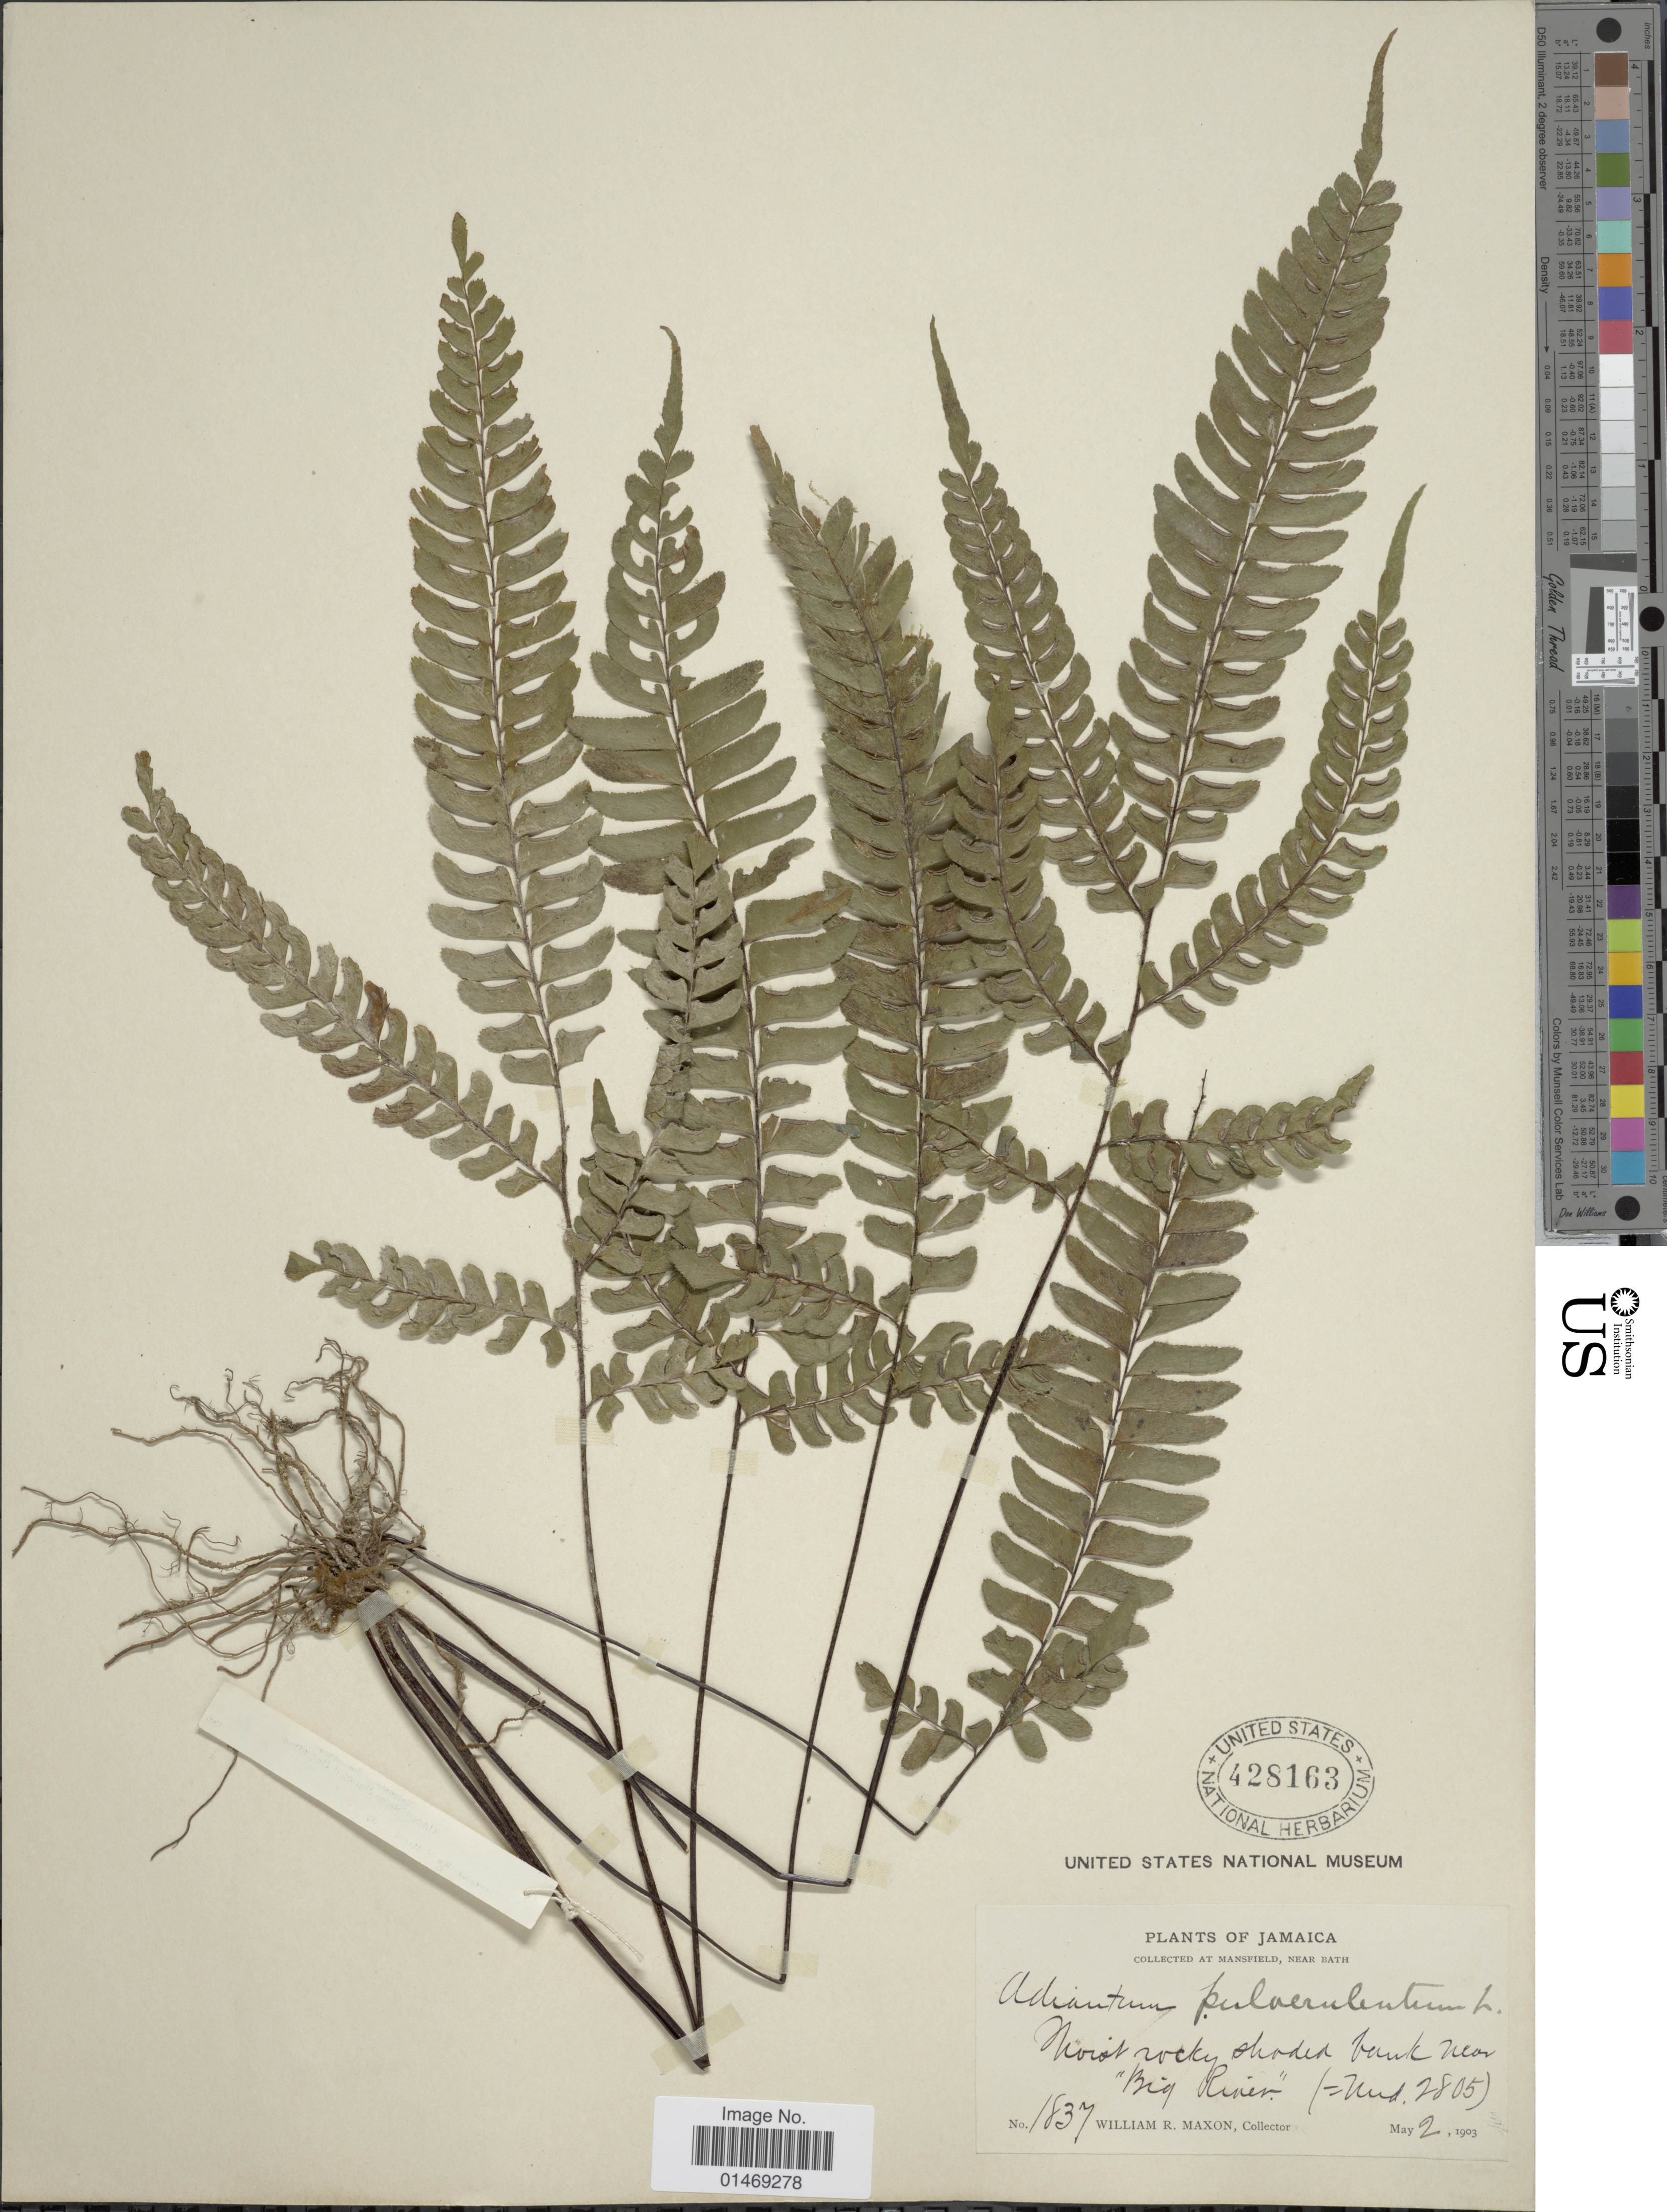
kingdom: Plantae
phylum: Tracheophyta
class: Polypodiopsida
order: Polypodiales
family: Pteridaceae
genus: Adiantum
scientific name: Adiantum pulverulentum var. caudatum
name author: Jenman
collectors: W. R. Maxon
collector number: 1837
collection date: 1903-05-02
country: Jamaica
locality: Mansfield, near Bath, Mount rocky shaded bank near Big River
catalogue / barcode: US 428163